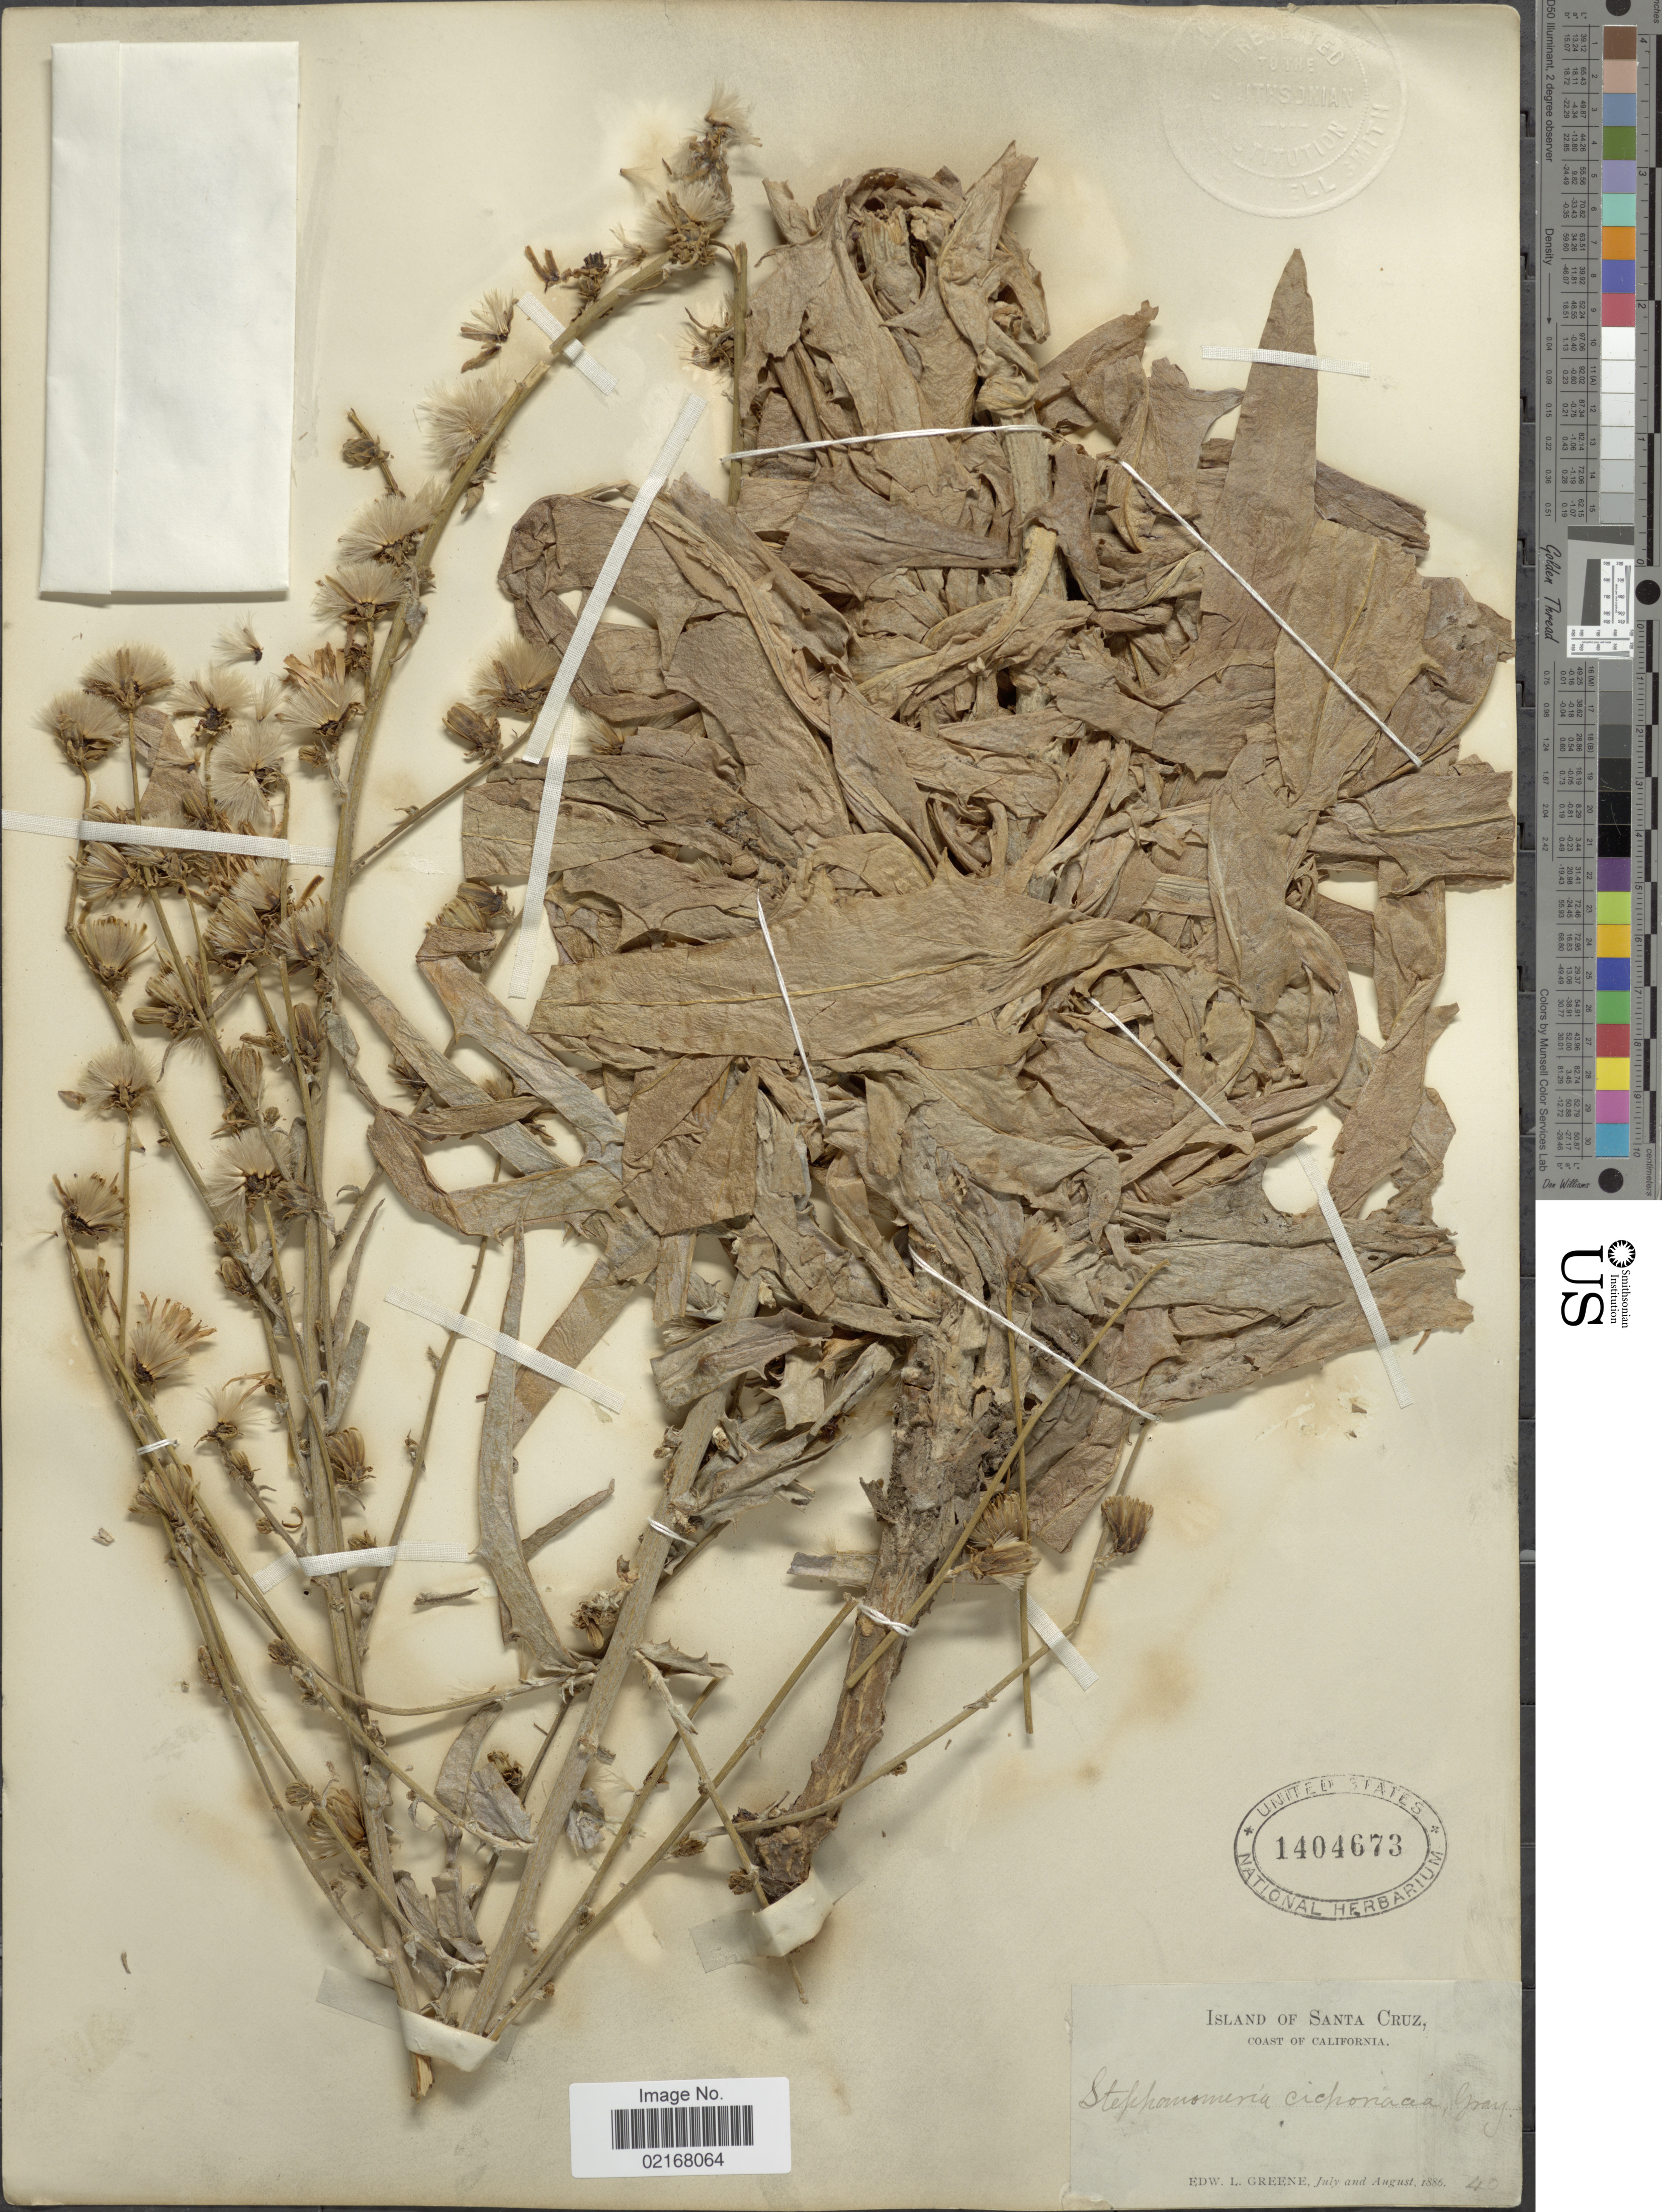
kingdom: Plantae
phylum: Tracheophyta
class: Magnoliopsida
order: Asterales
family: Asteraceae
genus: Stephanomeria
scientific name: Stephanomeria cichoriacea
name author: A. Gray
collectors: E. L. Greene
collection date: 1886-07/1886-08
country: United States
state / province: California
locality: Island of Santa Cruz, Coast of California.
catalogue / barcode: US 1404673